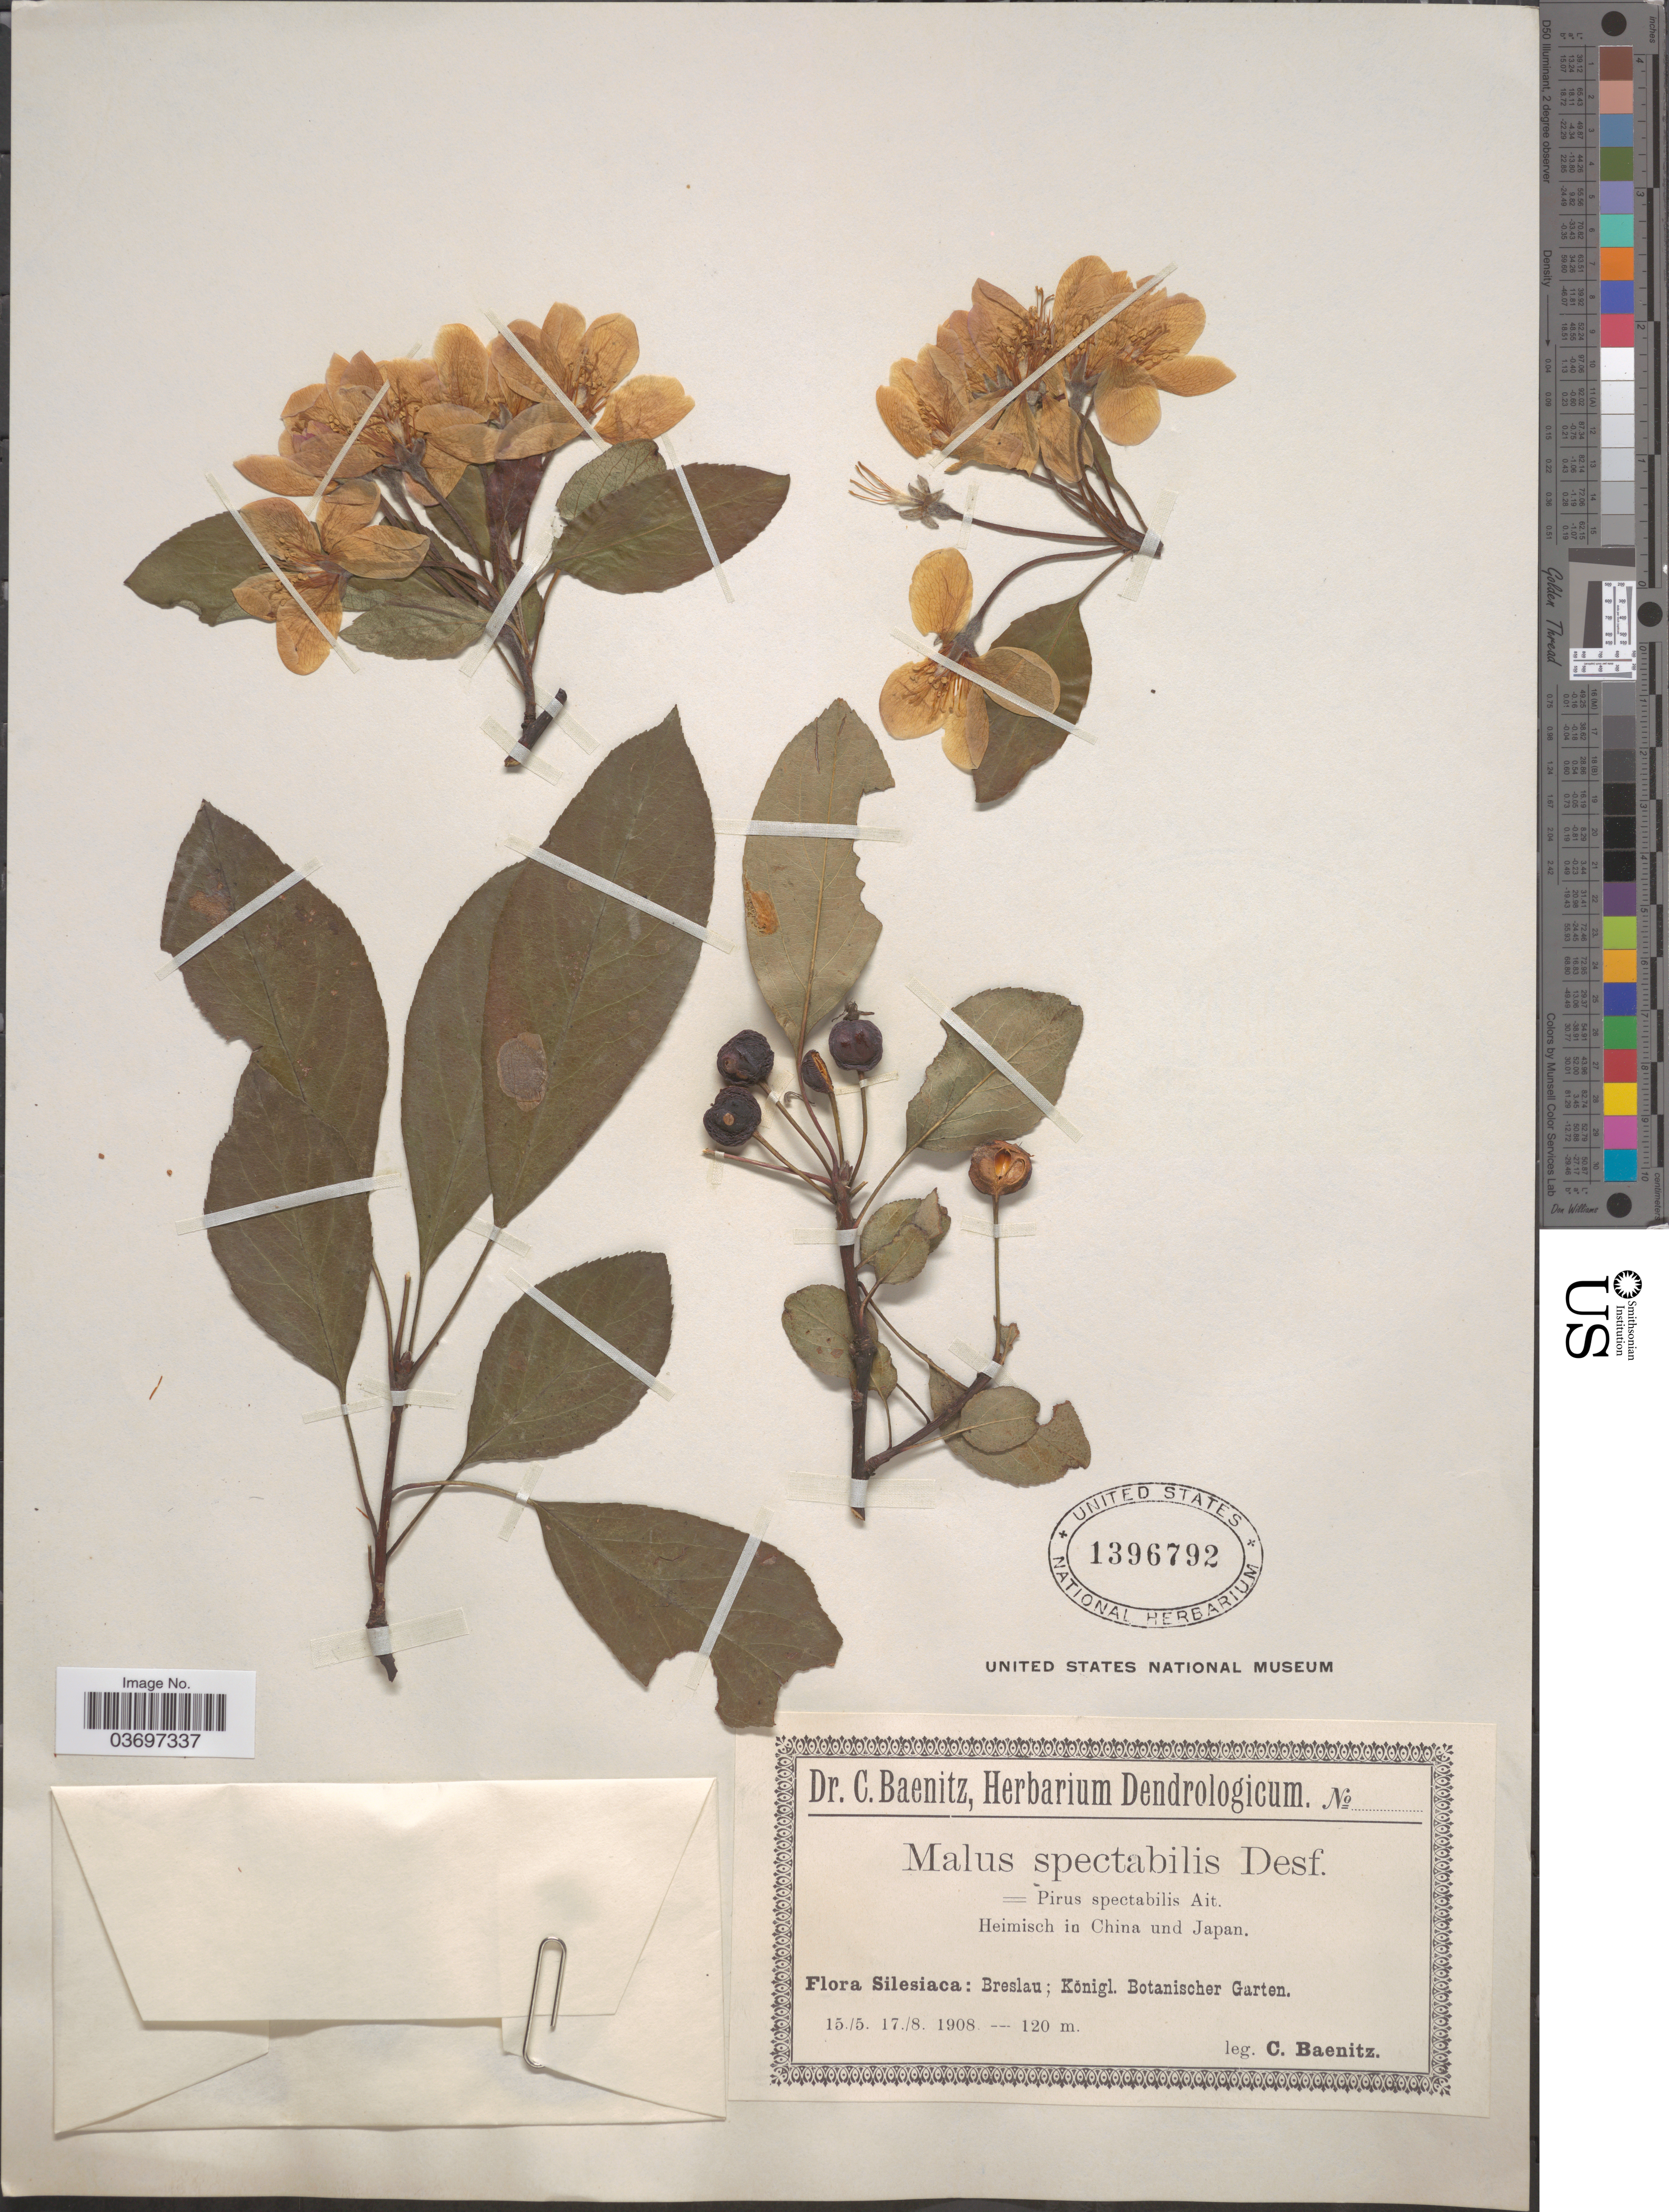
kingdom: Plantae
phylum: Tracheophyta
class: Magnoliopsida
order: Rosales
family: Rosaceae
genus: Malus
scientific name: Malus spectabilis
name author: (Aiton) Borkh.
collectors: C. G. Baenitz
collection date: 1908-05-15/1908-08-17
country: Poland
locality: Silesiaca: Breslau; Königl. Botanischer Garten.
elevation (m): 120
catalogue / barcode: US 1396792